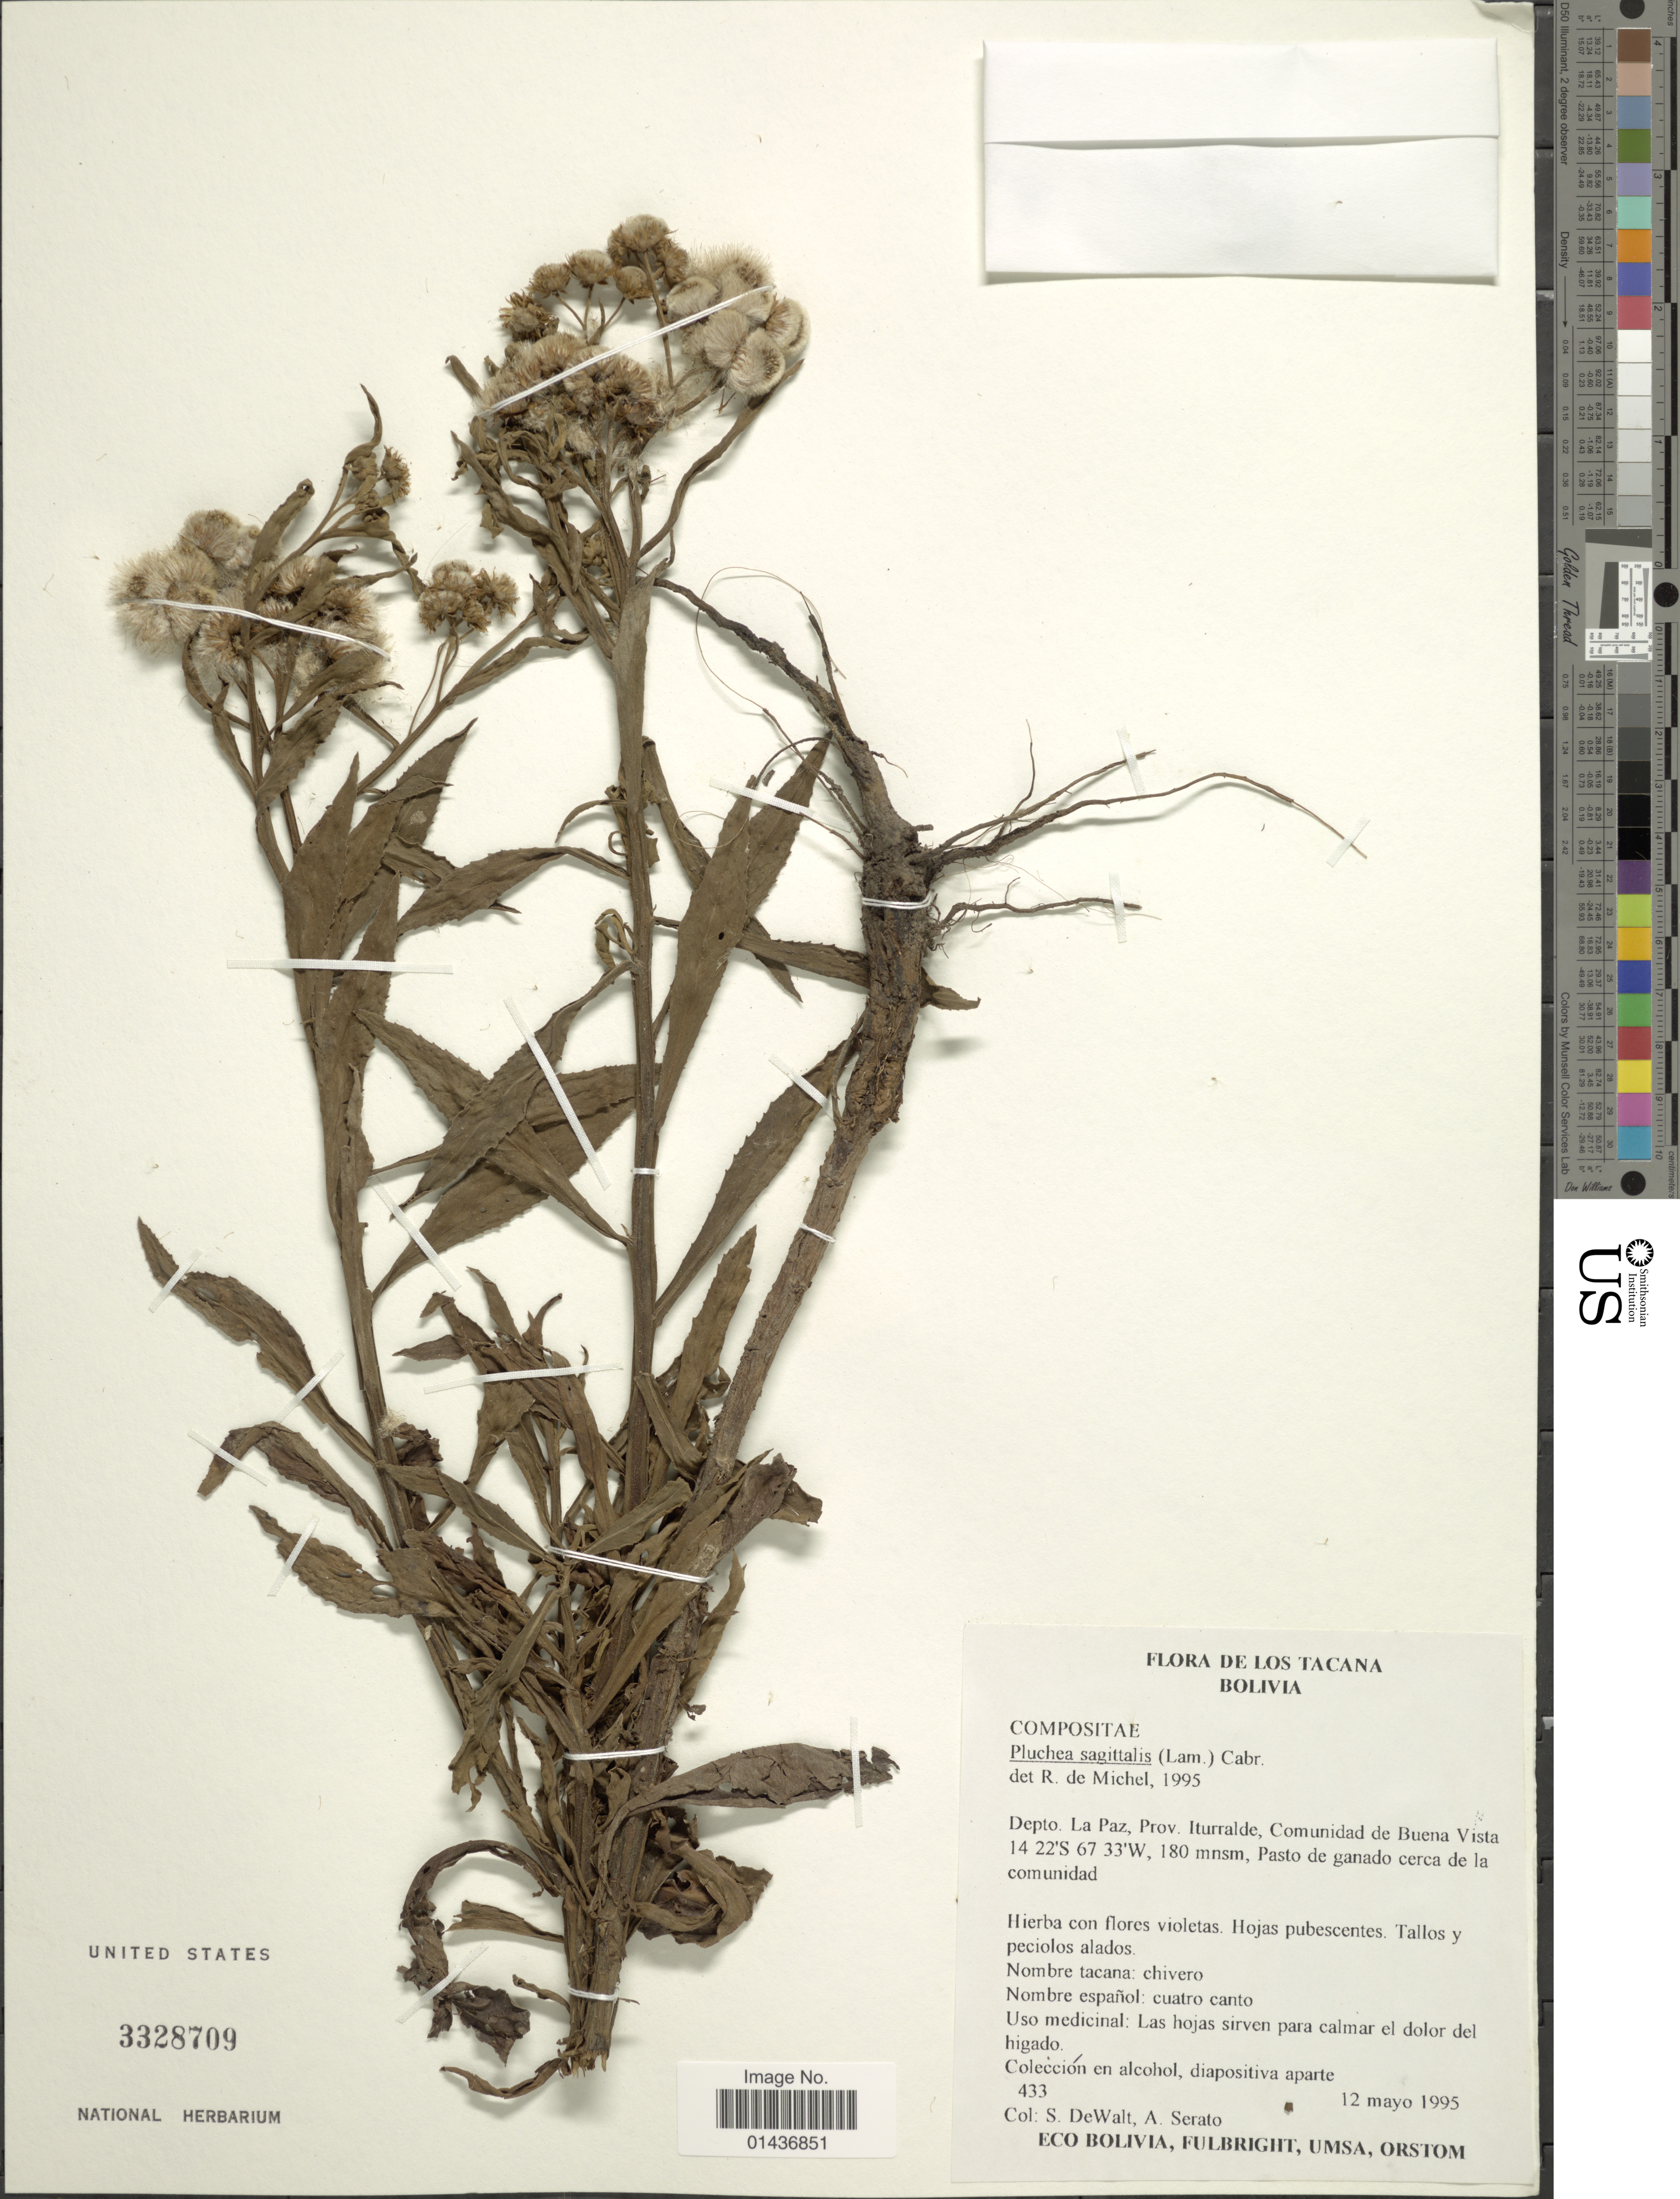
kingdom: Plantae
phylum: Tracheophyta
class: Magnoliopsida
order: Asterales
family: Asteraceae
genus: Pluchea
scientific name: Pluchea suaveolens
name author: (Vell.) Kuntze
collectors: S. DeWalt & A. Serato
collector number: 433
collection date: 1995-05-12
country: Bolivia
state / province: La Paz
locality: De Los Tacana, Depto. La Paz, Iturralde, Comunidad de Buena Vista, Pasto de ganado cerca de la comunidad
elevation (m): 180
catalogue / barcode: US 3328709